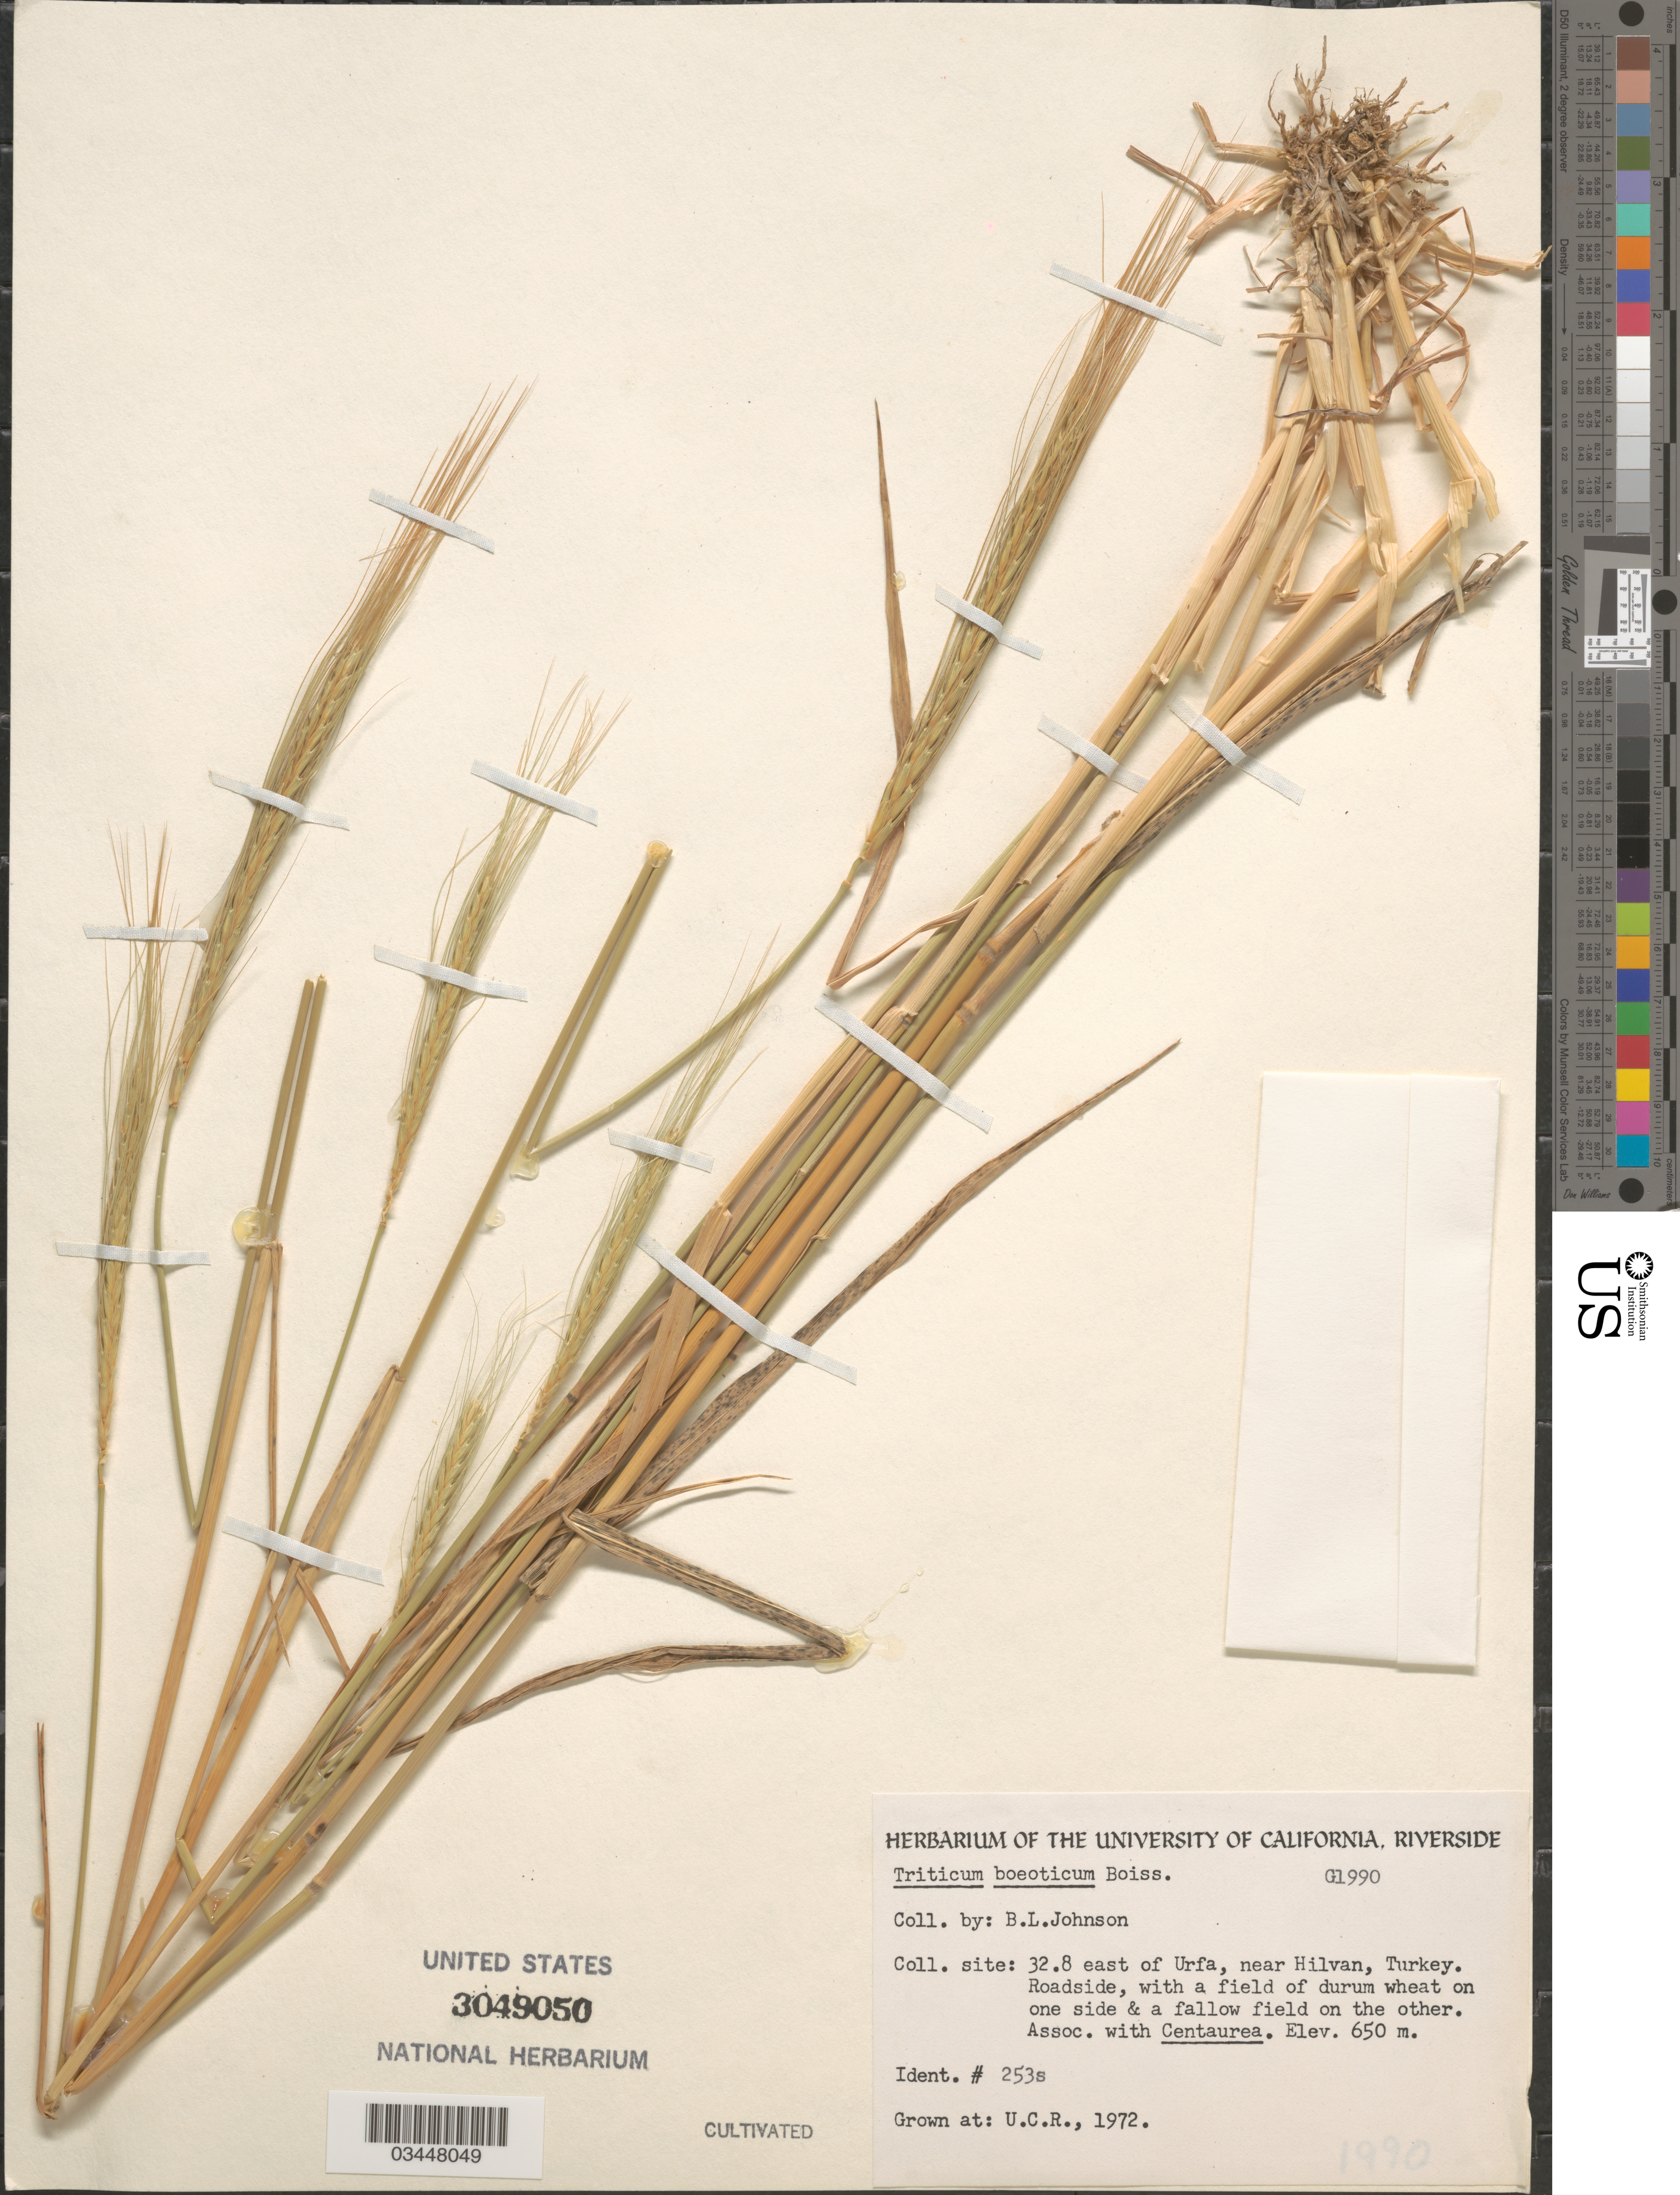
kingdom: Plantae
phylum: Tracheophyta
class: Liliopsida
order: Poales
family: Poaceae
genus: Triticum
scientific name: Triticum boeoticum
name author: Boiss.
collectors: ex herb. Univ. of California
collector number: G1990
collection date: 1972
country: United States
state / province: California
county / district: Riverside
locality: U.C.R.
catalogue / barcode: US 3049050